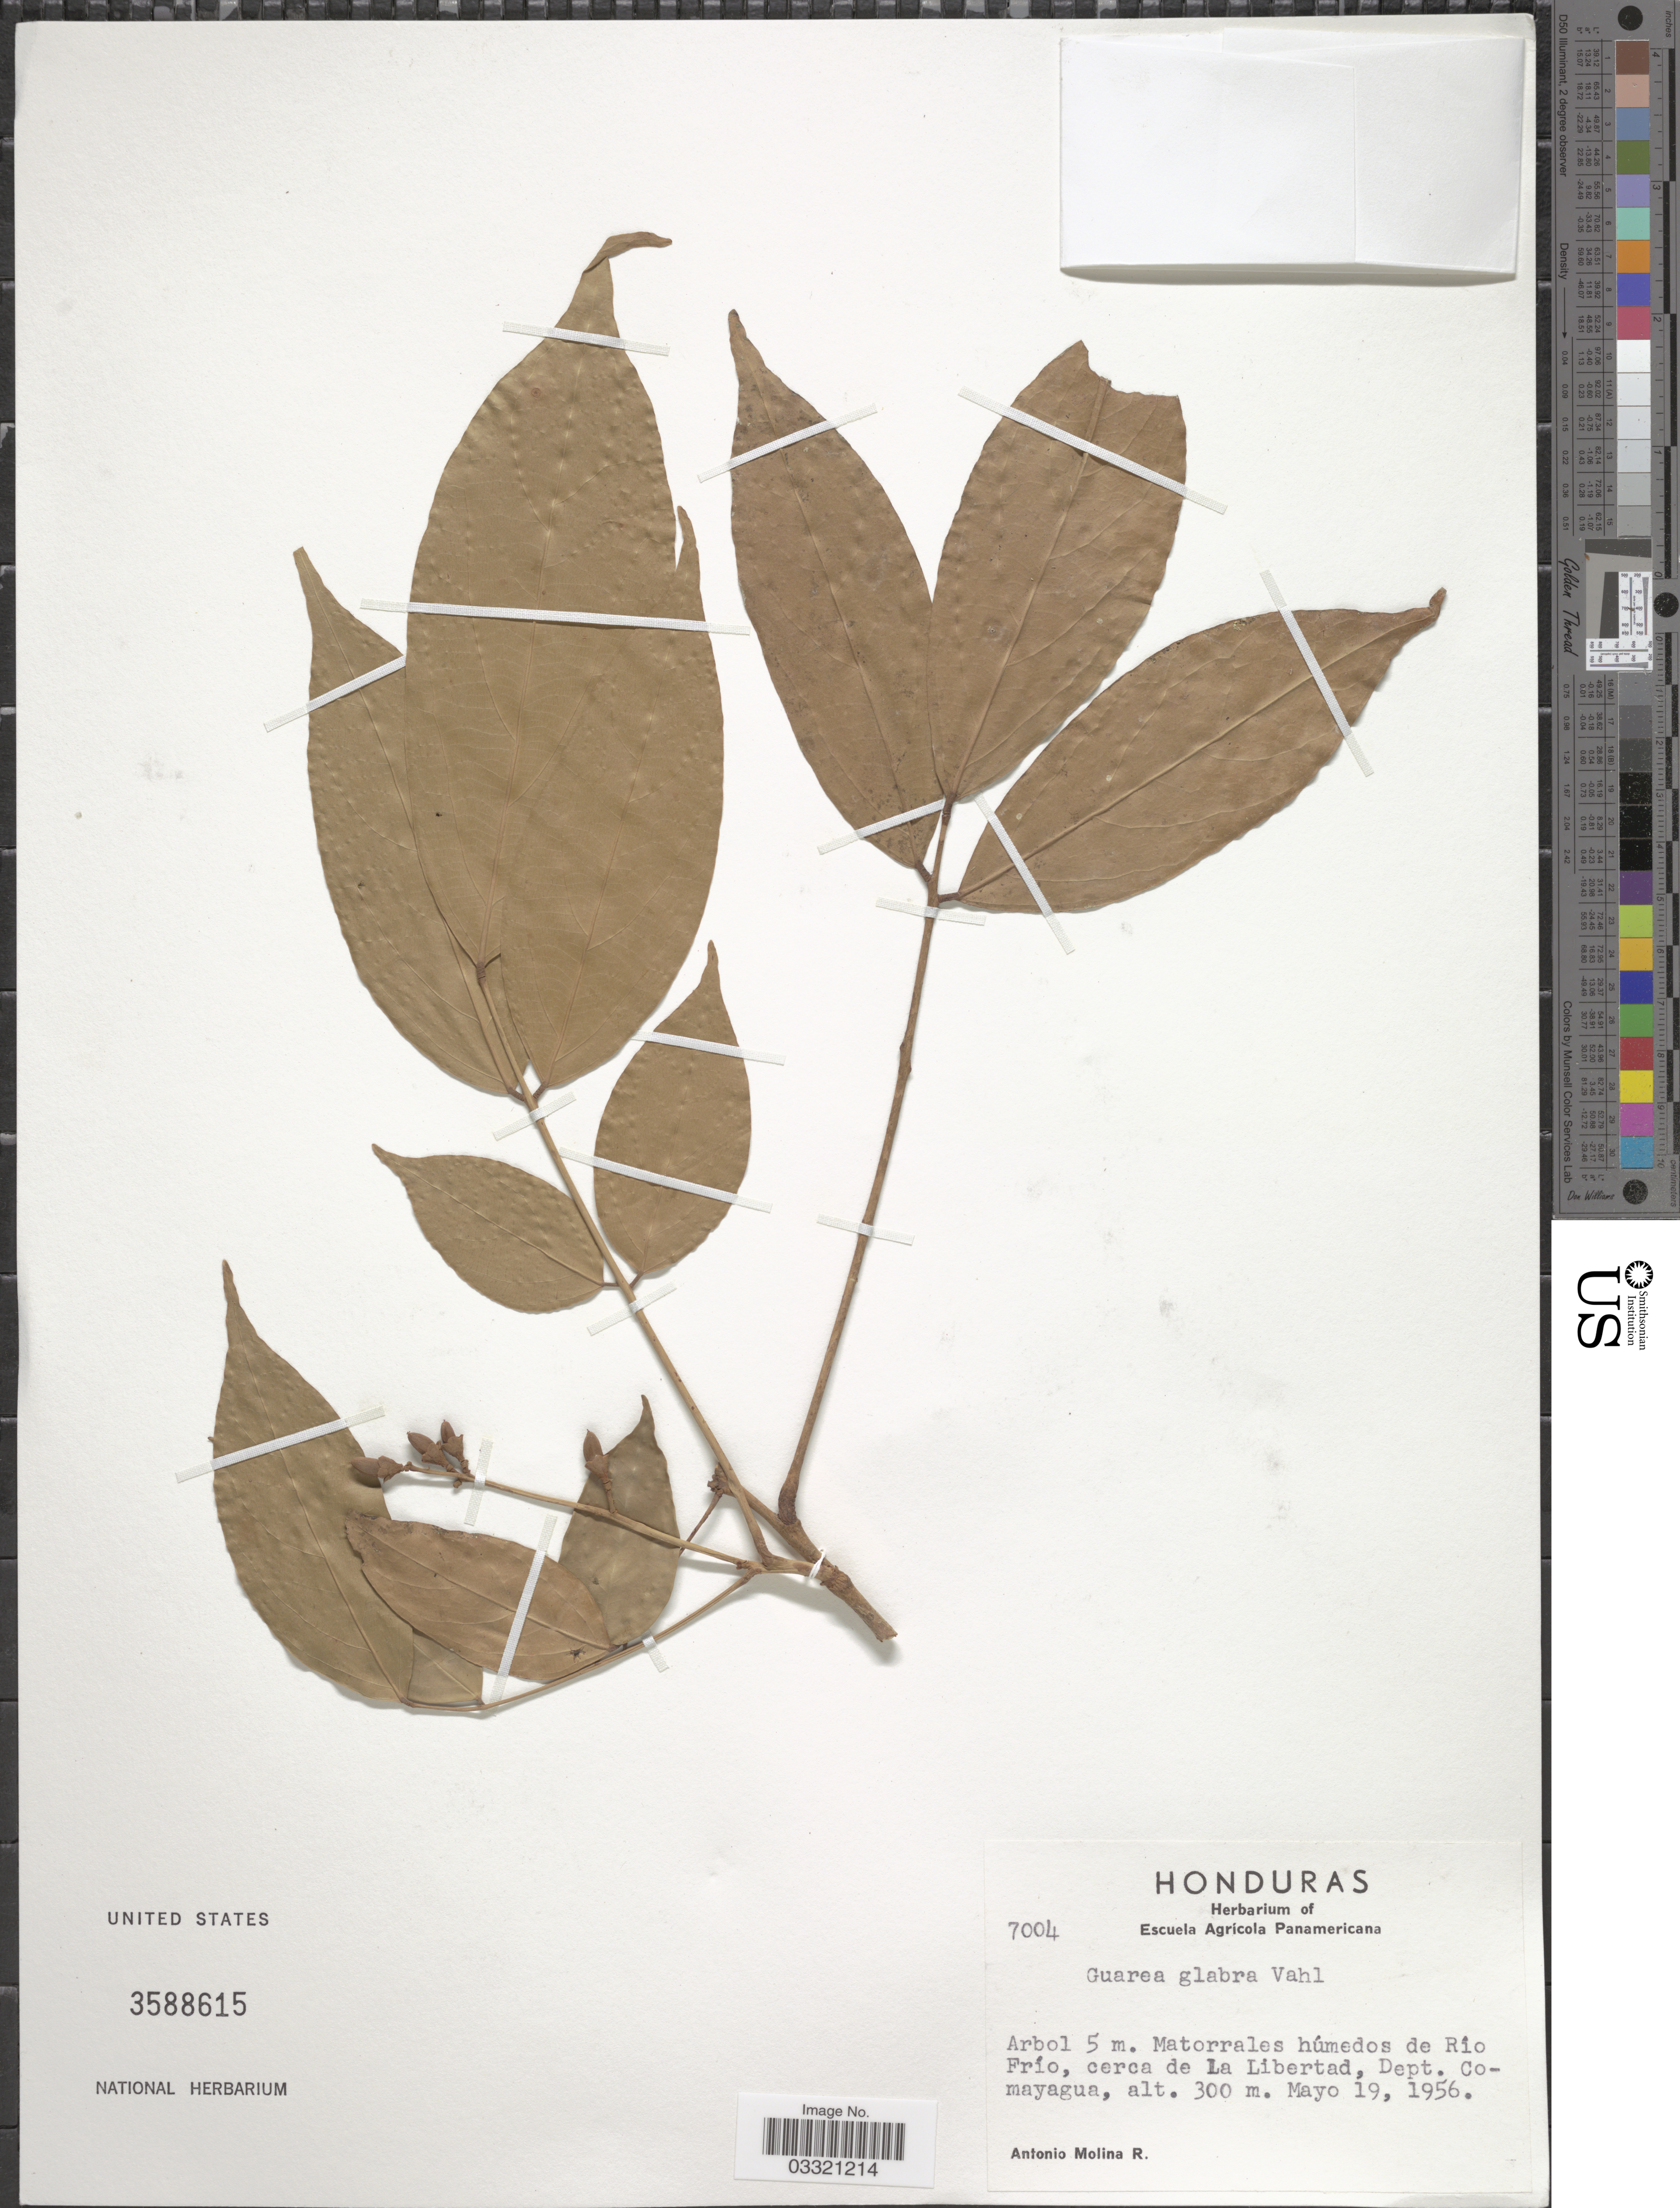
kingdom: Plantae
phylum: Tracheophyta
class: Magnoliopsida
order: Sapindales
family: Meliaceae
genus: Guarea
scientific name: Guarea glabra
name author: Vahl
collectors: A. Molina R.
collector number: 7004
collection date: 1956-05-19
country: Honduras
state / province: Comayagua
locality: Matorrales húmedos de Rio Frío, cerca de La Libertad, Dept. Comayagua.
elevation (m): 300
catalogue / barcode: US 3588615